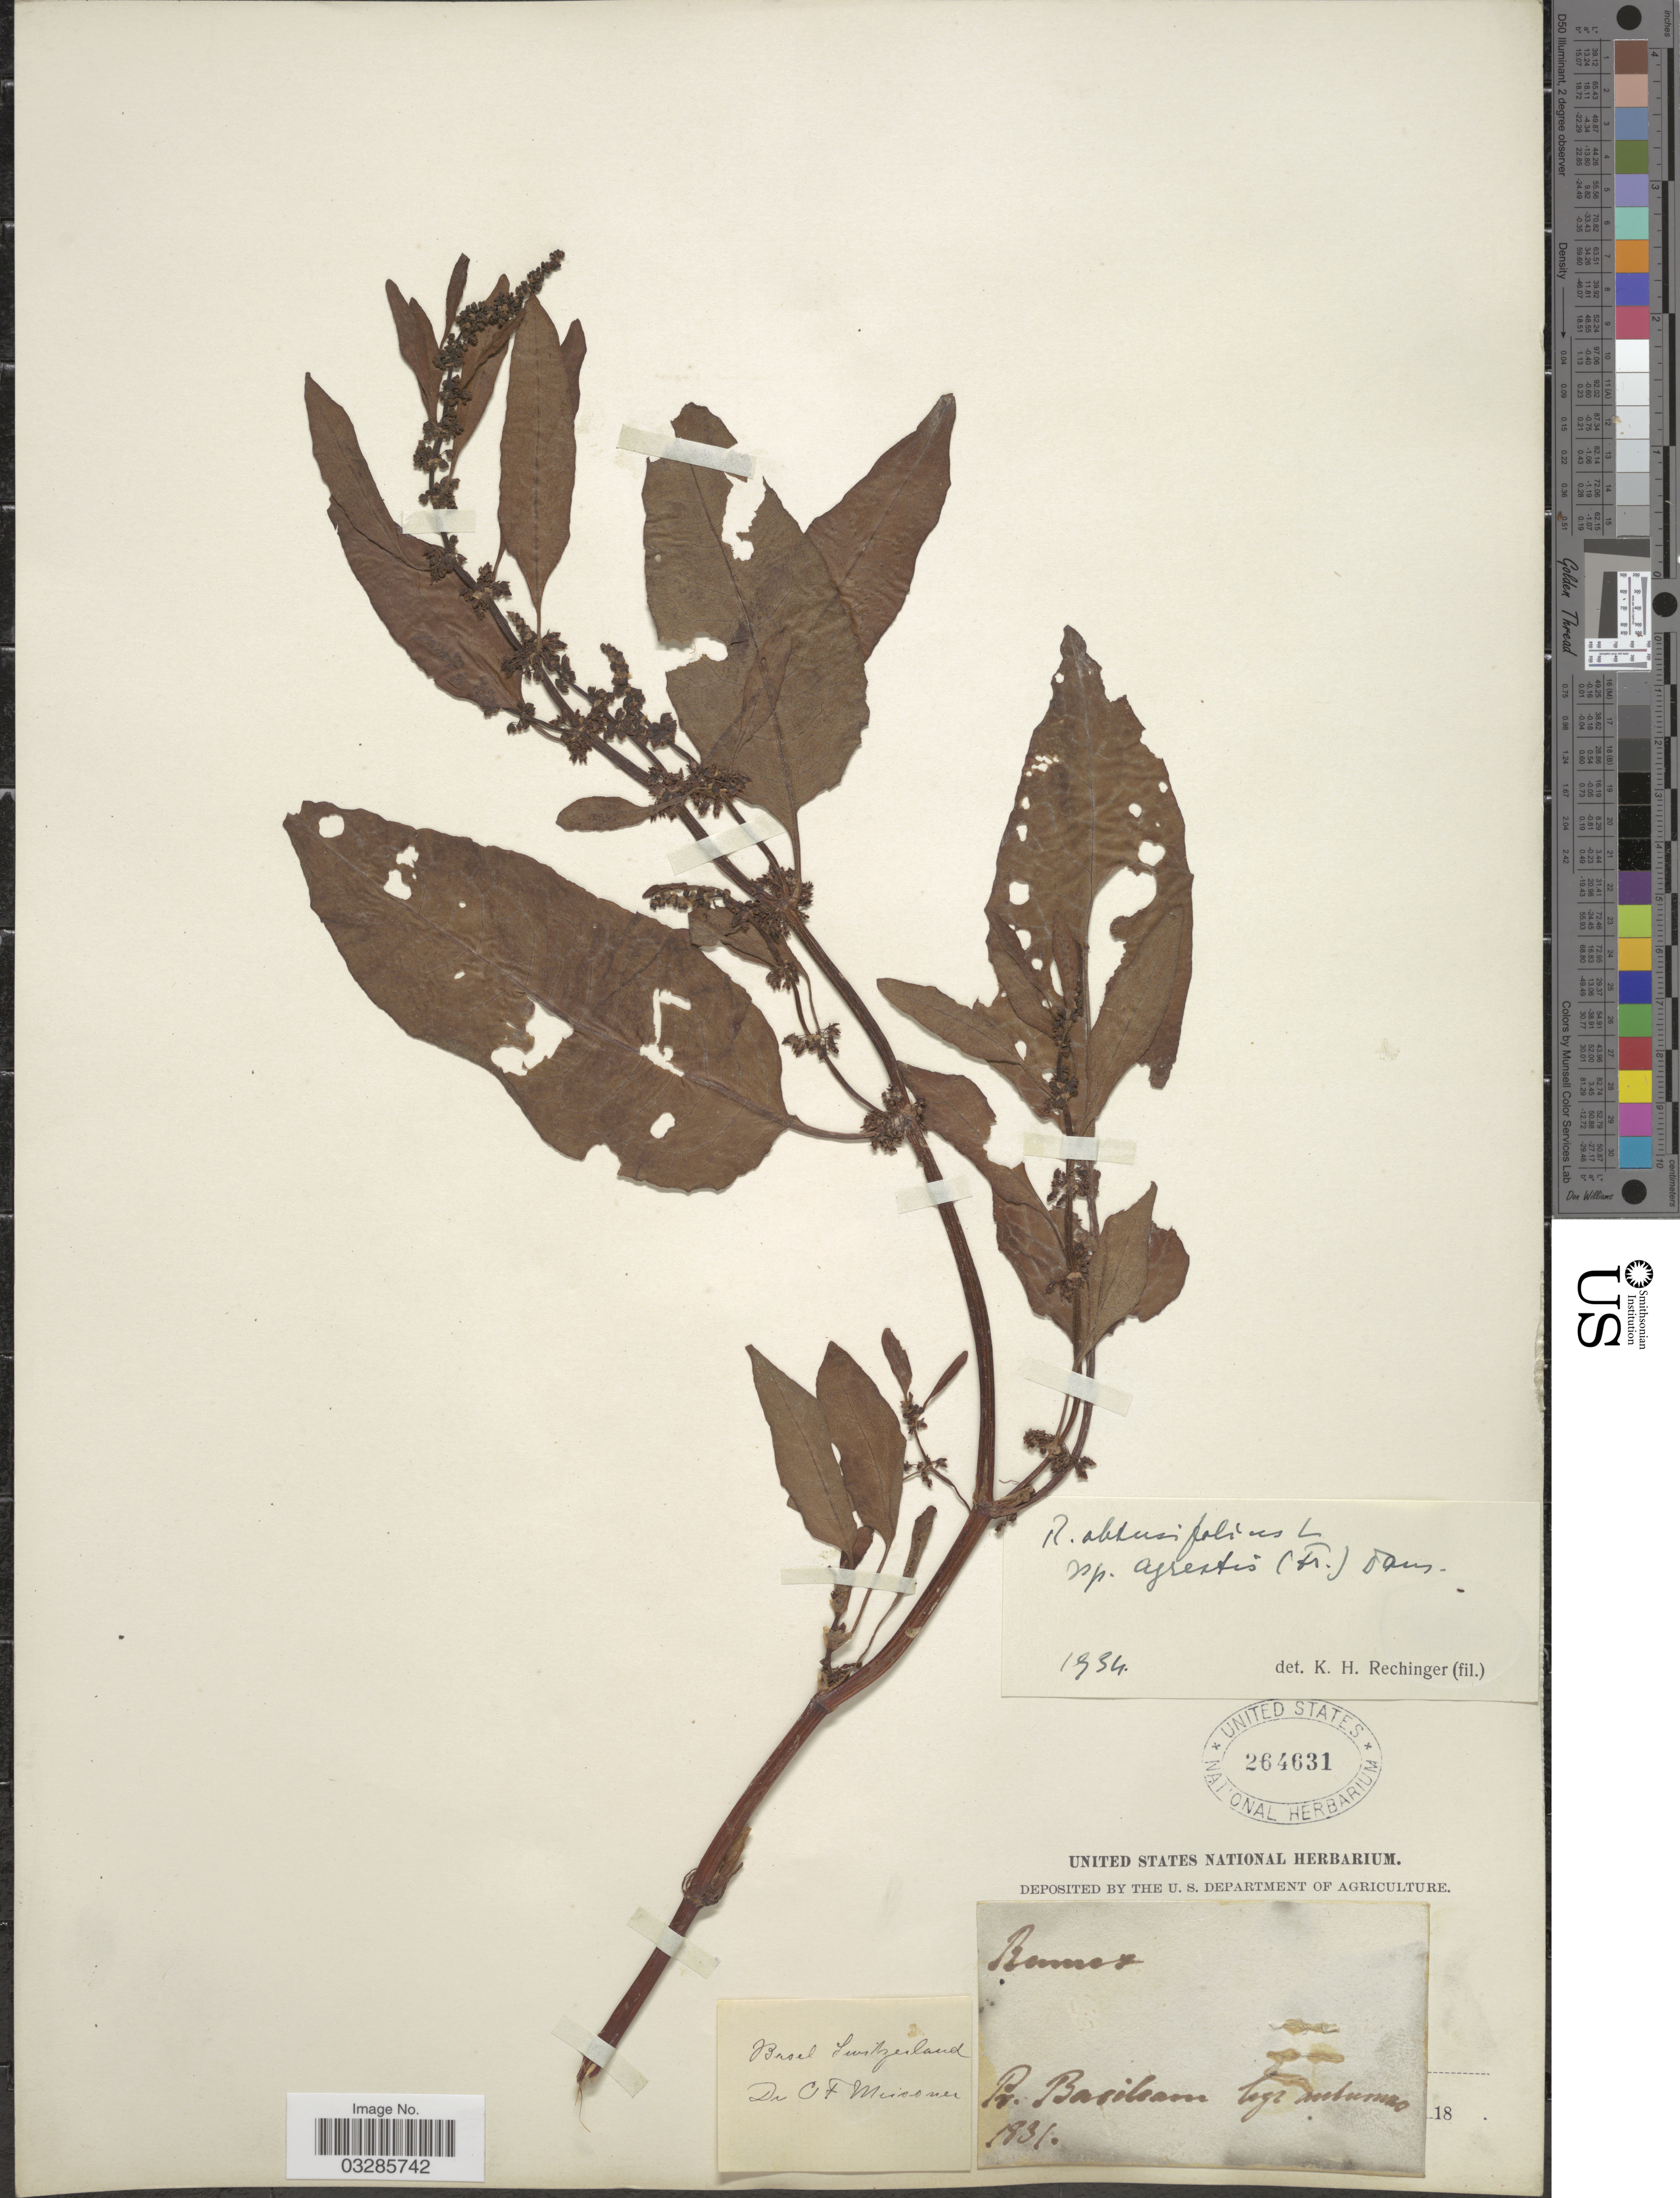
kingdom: Plantae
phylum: Tracheophyta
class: Magnoliopsida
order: Caryophyllales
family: Polygonaceae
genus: Rumex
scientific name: Rumex obtusifolius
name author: L.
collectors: C. F. W. Meissner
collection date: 1831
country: Switzerland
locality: Basel, Pr. Basileam.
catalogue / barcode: US 264631